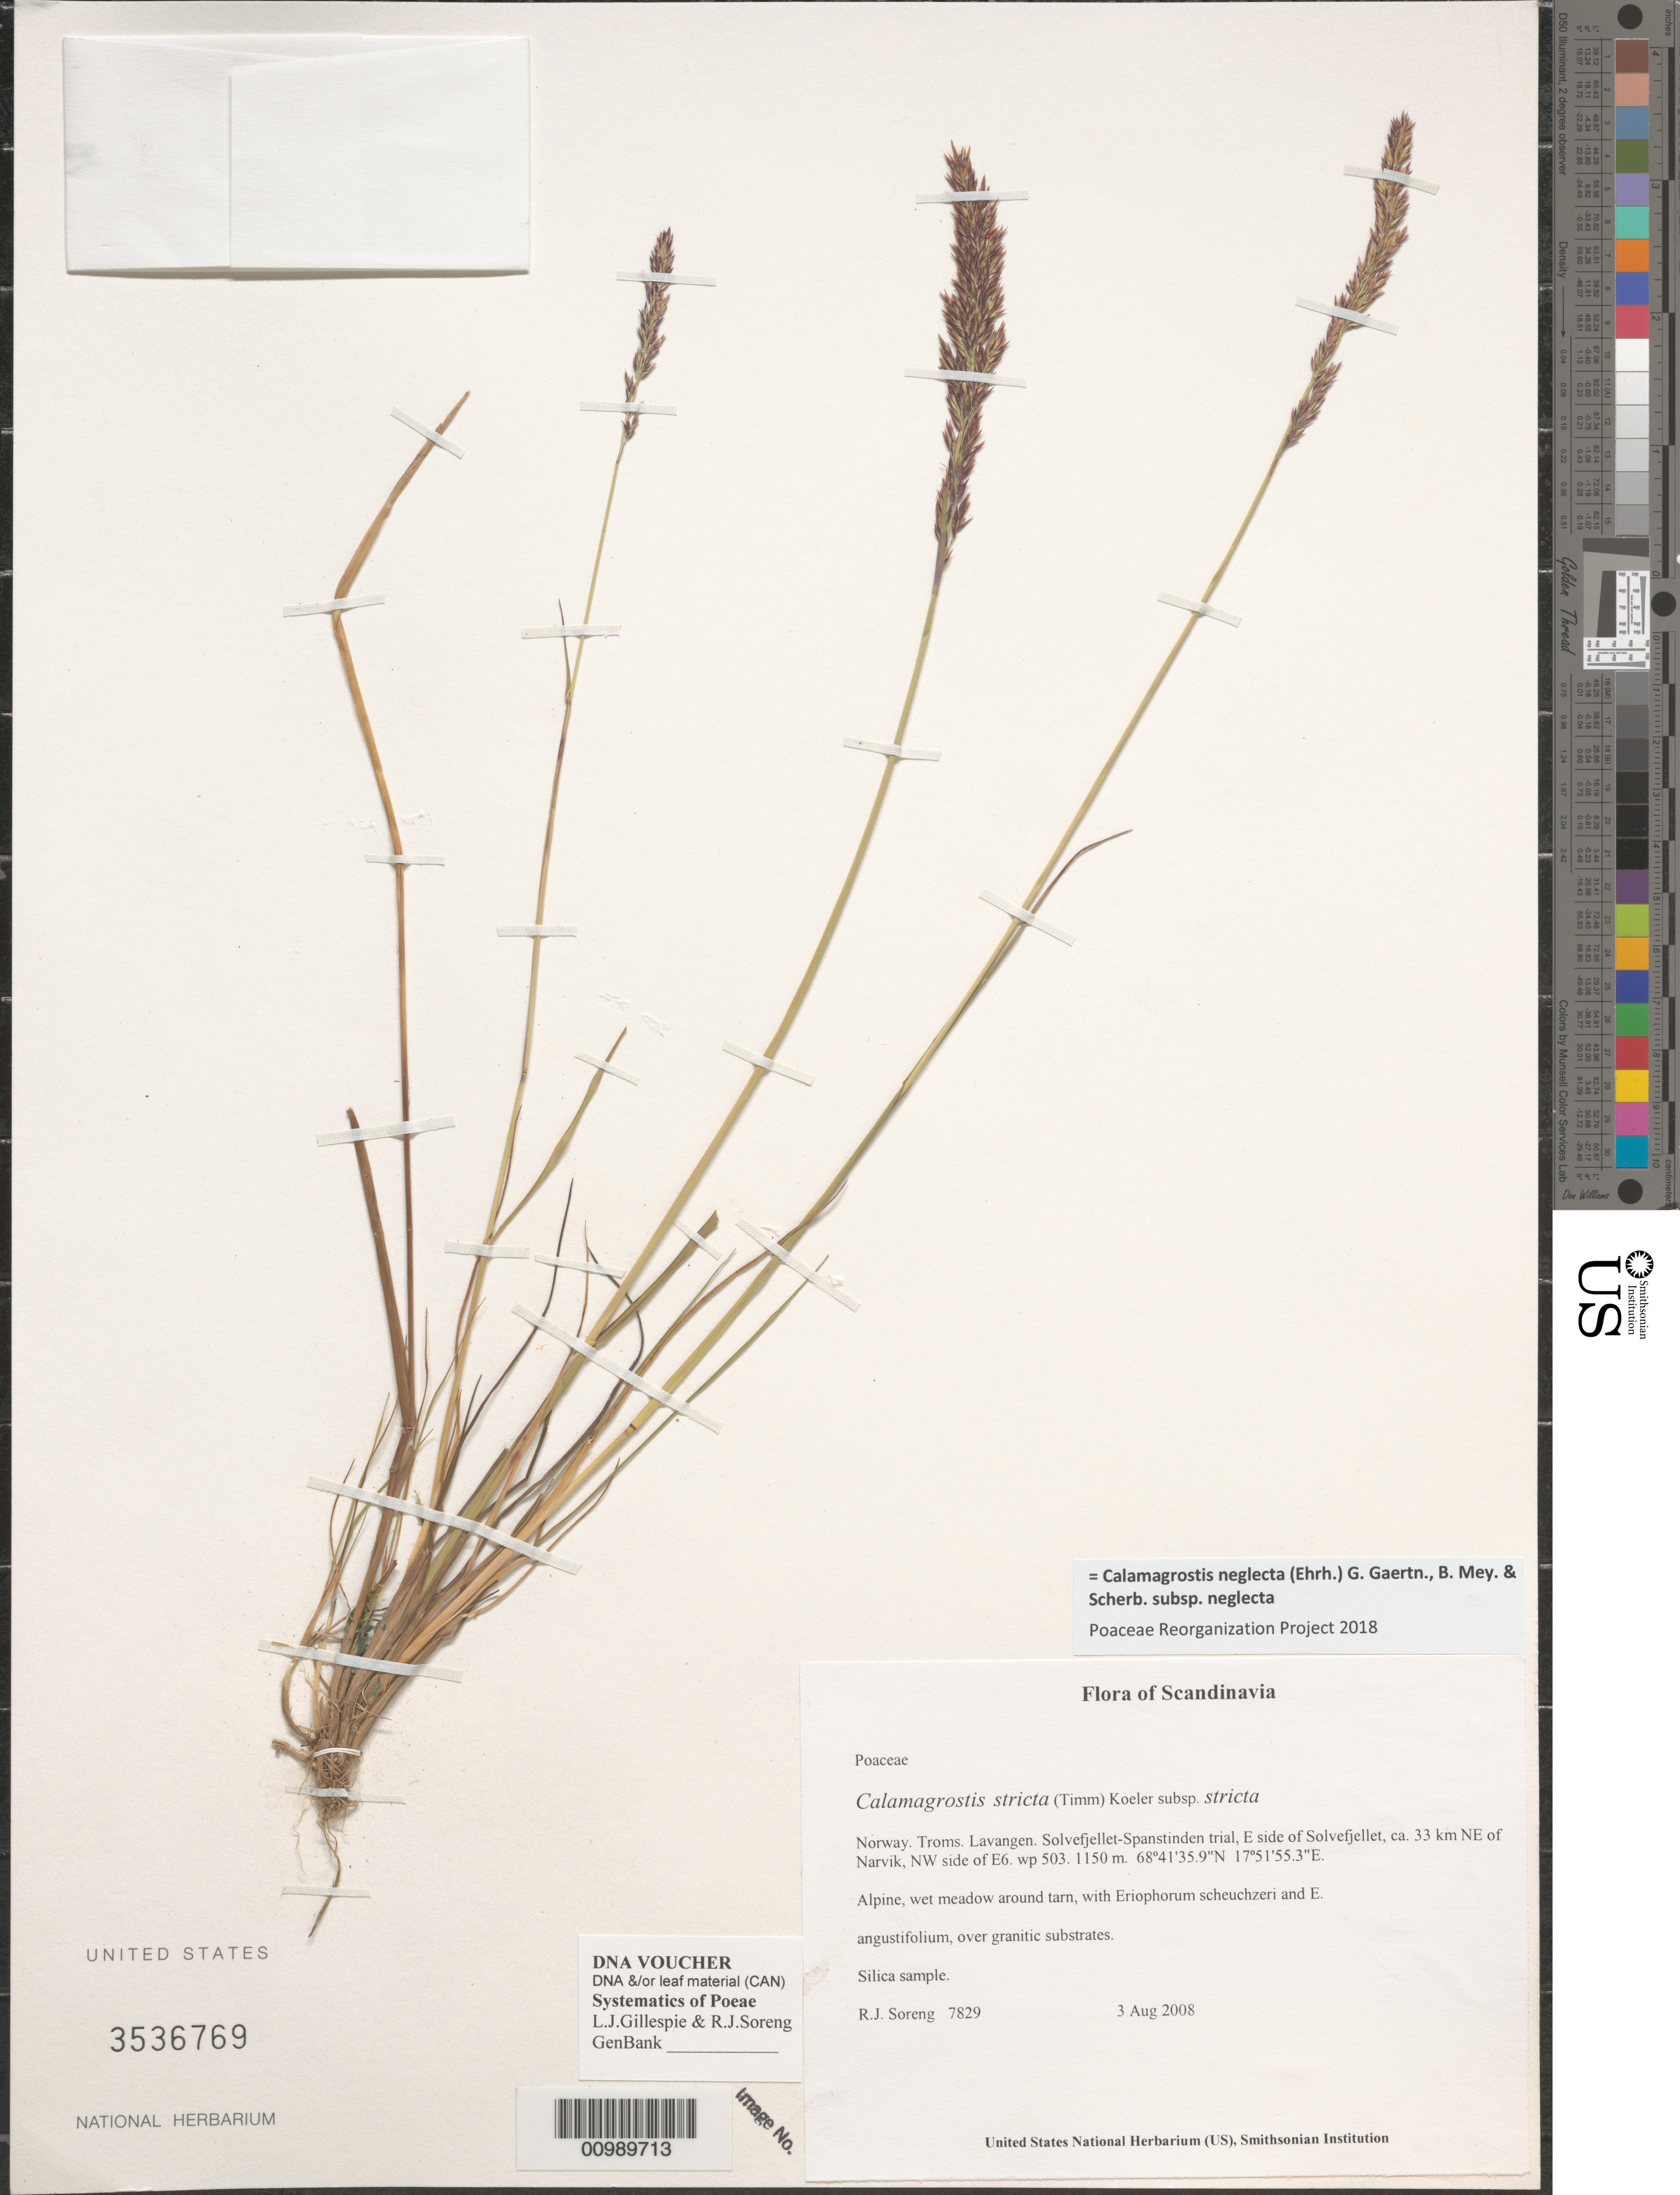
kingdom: Plantae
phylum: Tracheophyta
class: Liliopsida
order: Poales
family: Poaceae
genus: Calamagrostis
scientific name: Calamagrostis neglecta subsp. neglecta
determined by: Poaceae Reorganization Project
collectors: R. J. Soreng & N. L. Soreng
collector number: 7829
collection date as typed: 03 Aug 2008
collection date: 2008-08-03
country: Norway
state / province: Troms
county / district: Lavangen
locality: Solvefjellet-Spanstinden trial, E side of Solvefjellet, ca. 33 km NE of Narvik, NW side of E6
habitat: Alpine, wet meadow around tarn, with Eriophorum scheuchzeri and E. angustifolium, over granitic substrates.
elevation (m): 1150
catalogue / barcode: US 3536769